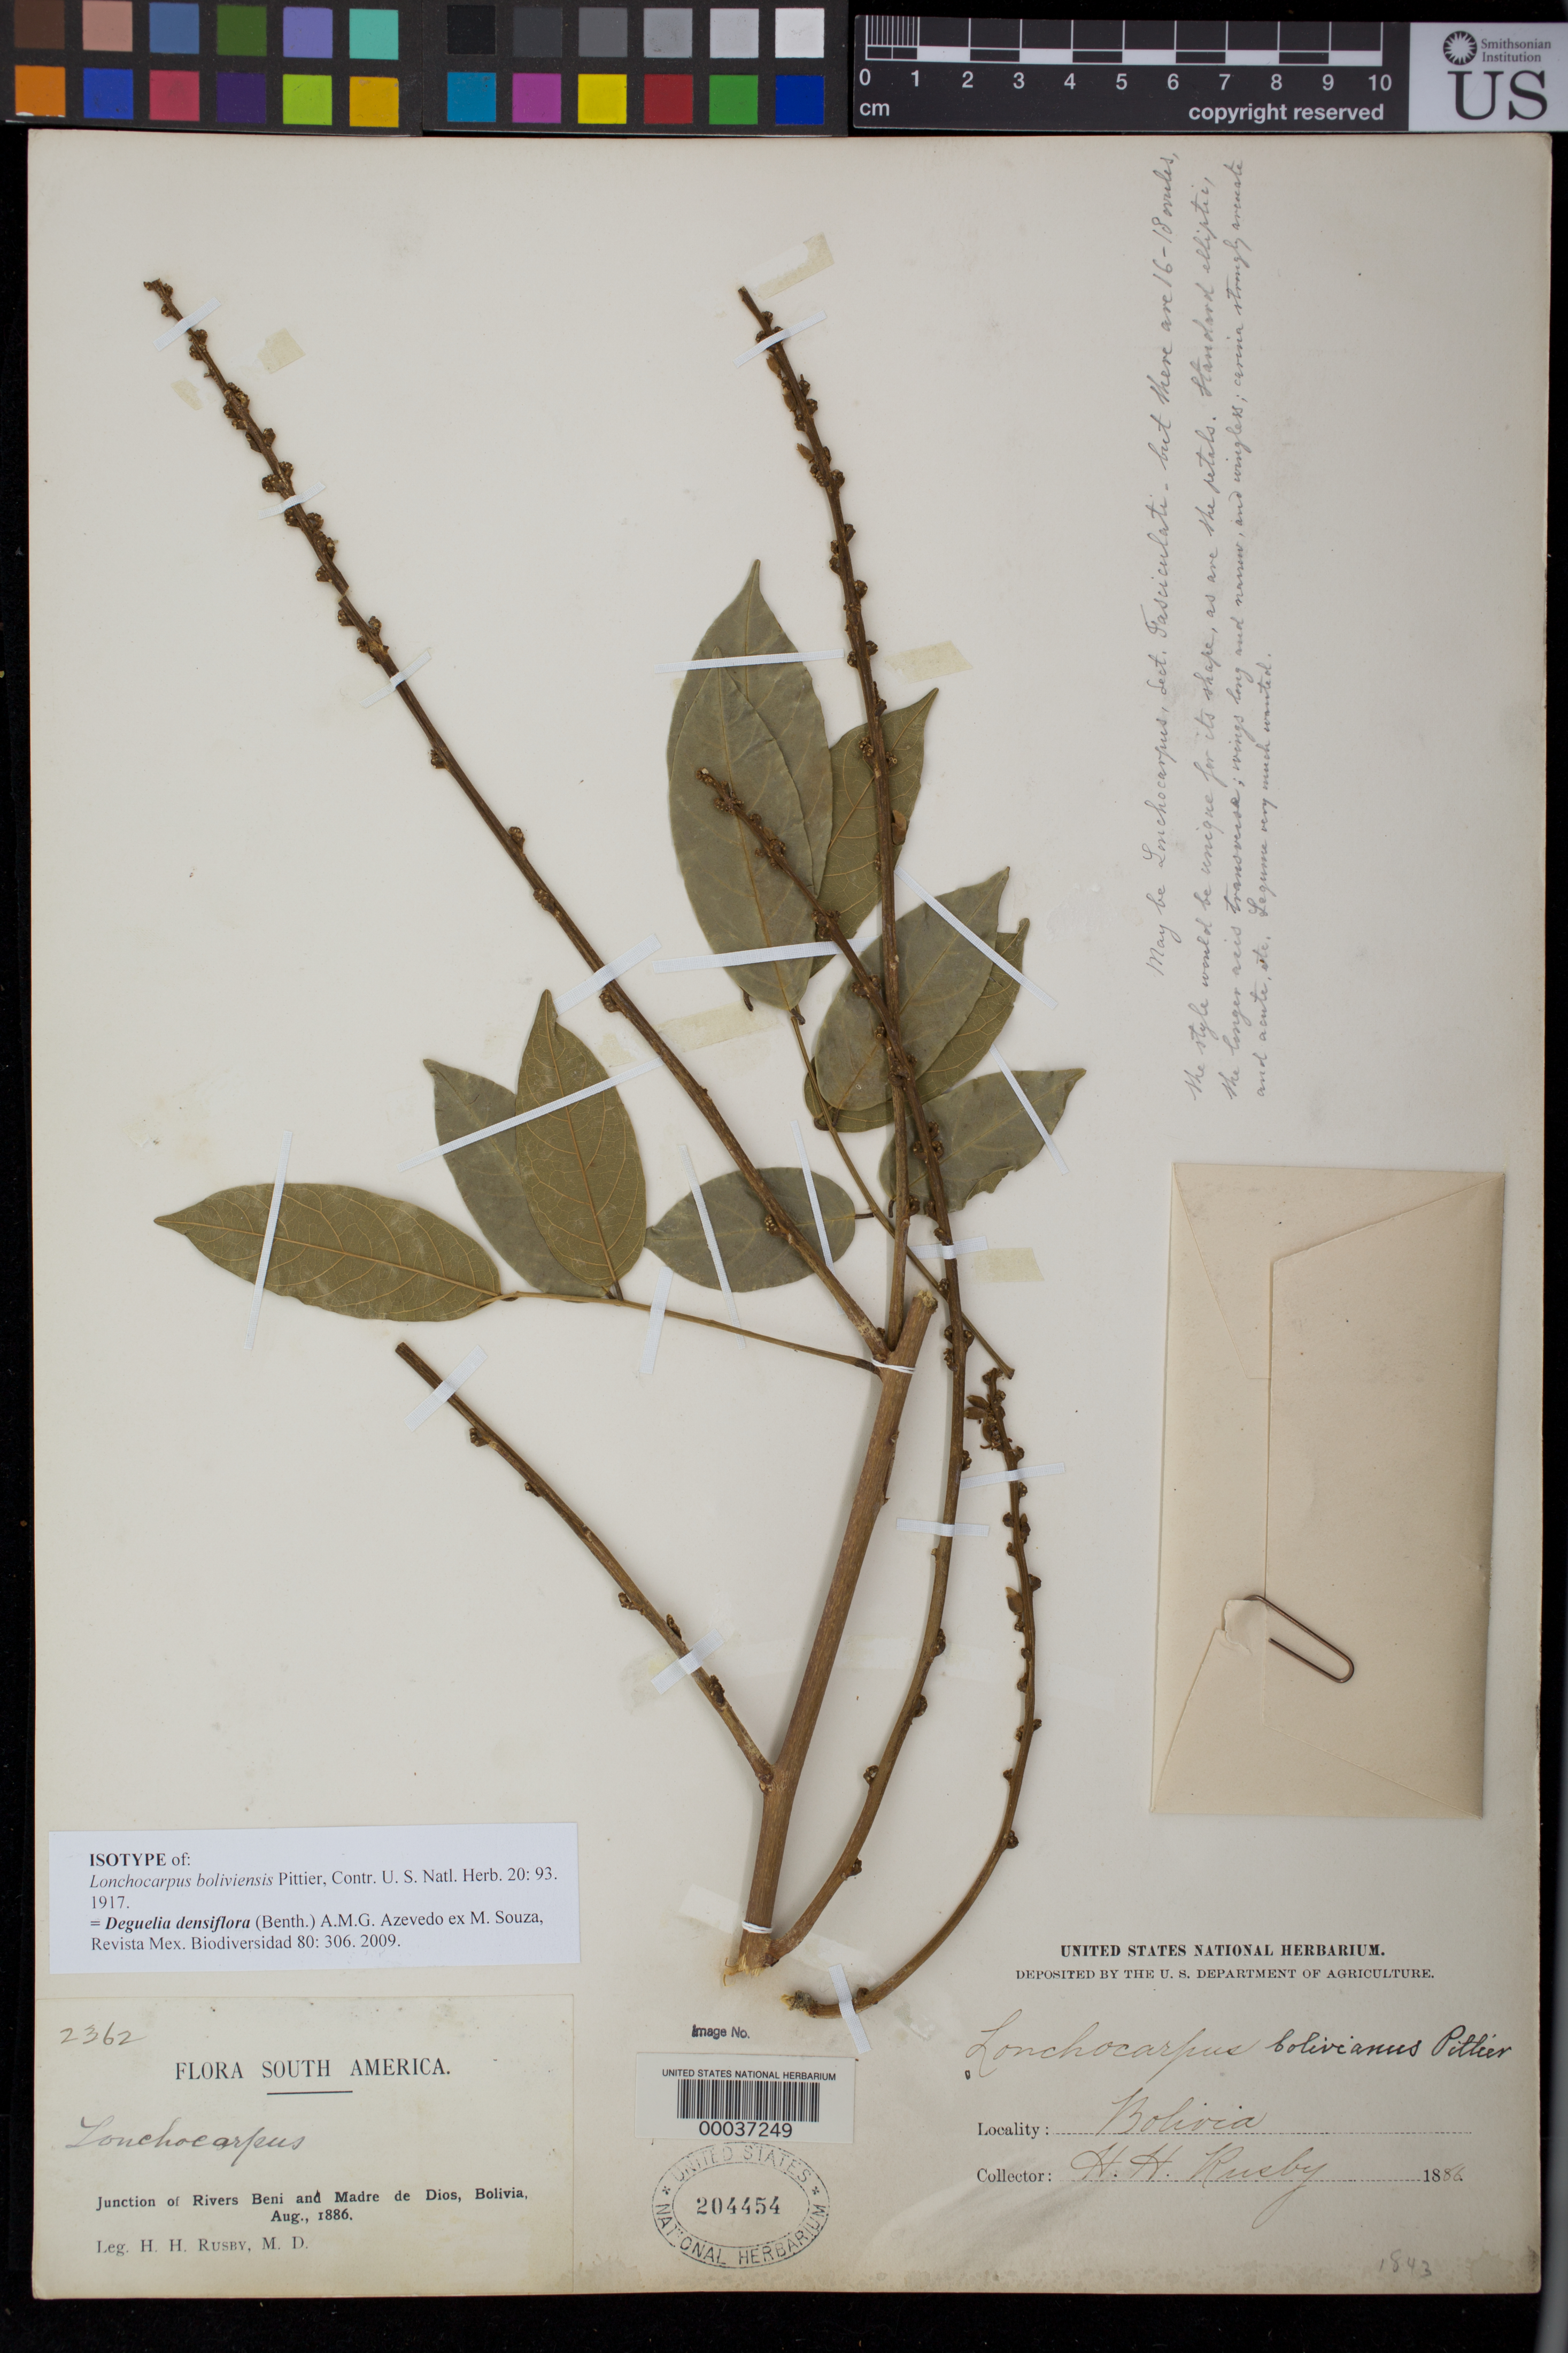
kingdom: Plantae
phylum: Tracheophyta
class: Magnoliopsida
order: Fabales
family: Fabaceae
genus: Lonchocarpus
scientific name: Lonchocarpus boliviensis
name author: Pittier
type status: Isotype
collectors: H. H. Rusby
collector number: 2362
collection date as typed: Aug 1886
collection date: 1886-08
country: Bolivia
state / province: Beni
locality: Junction of Rivers Beni and Madre de Dios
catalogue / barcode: US 204454